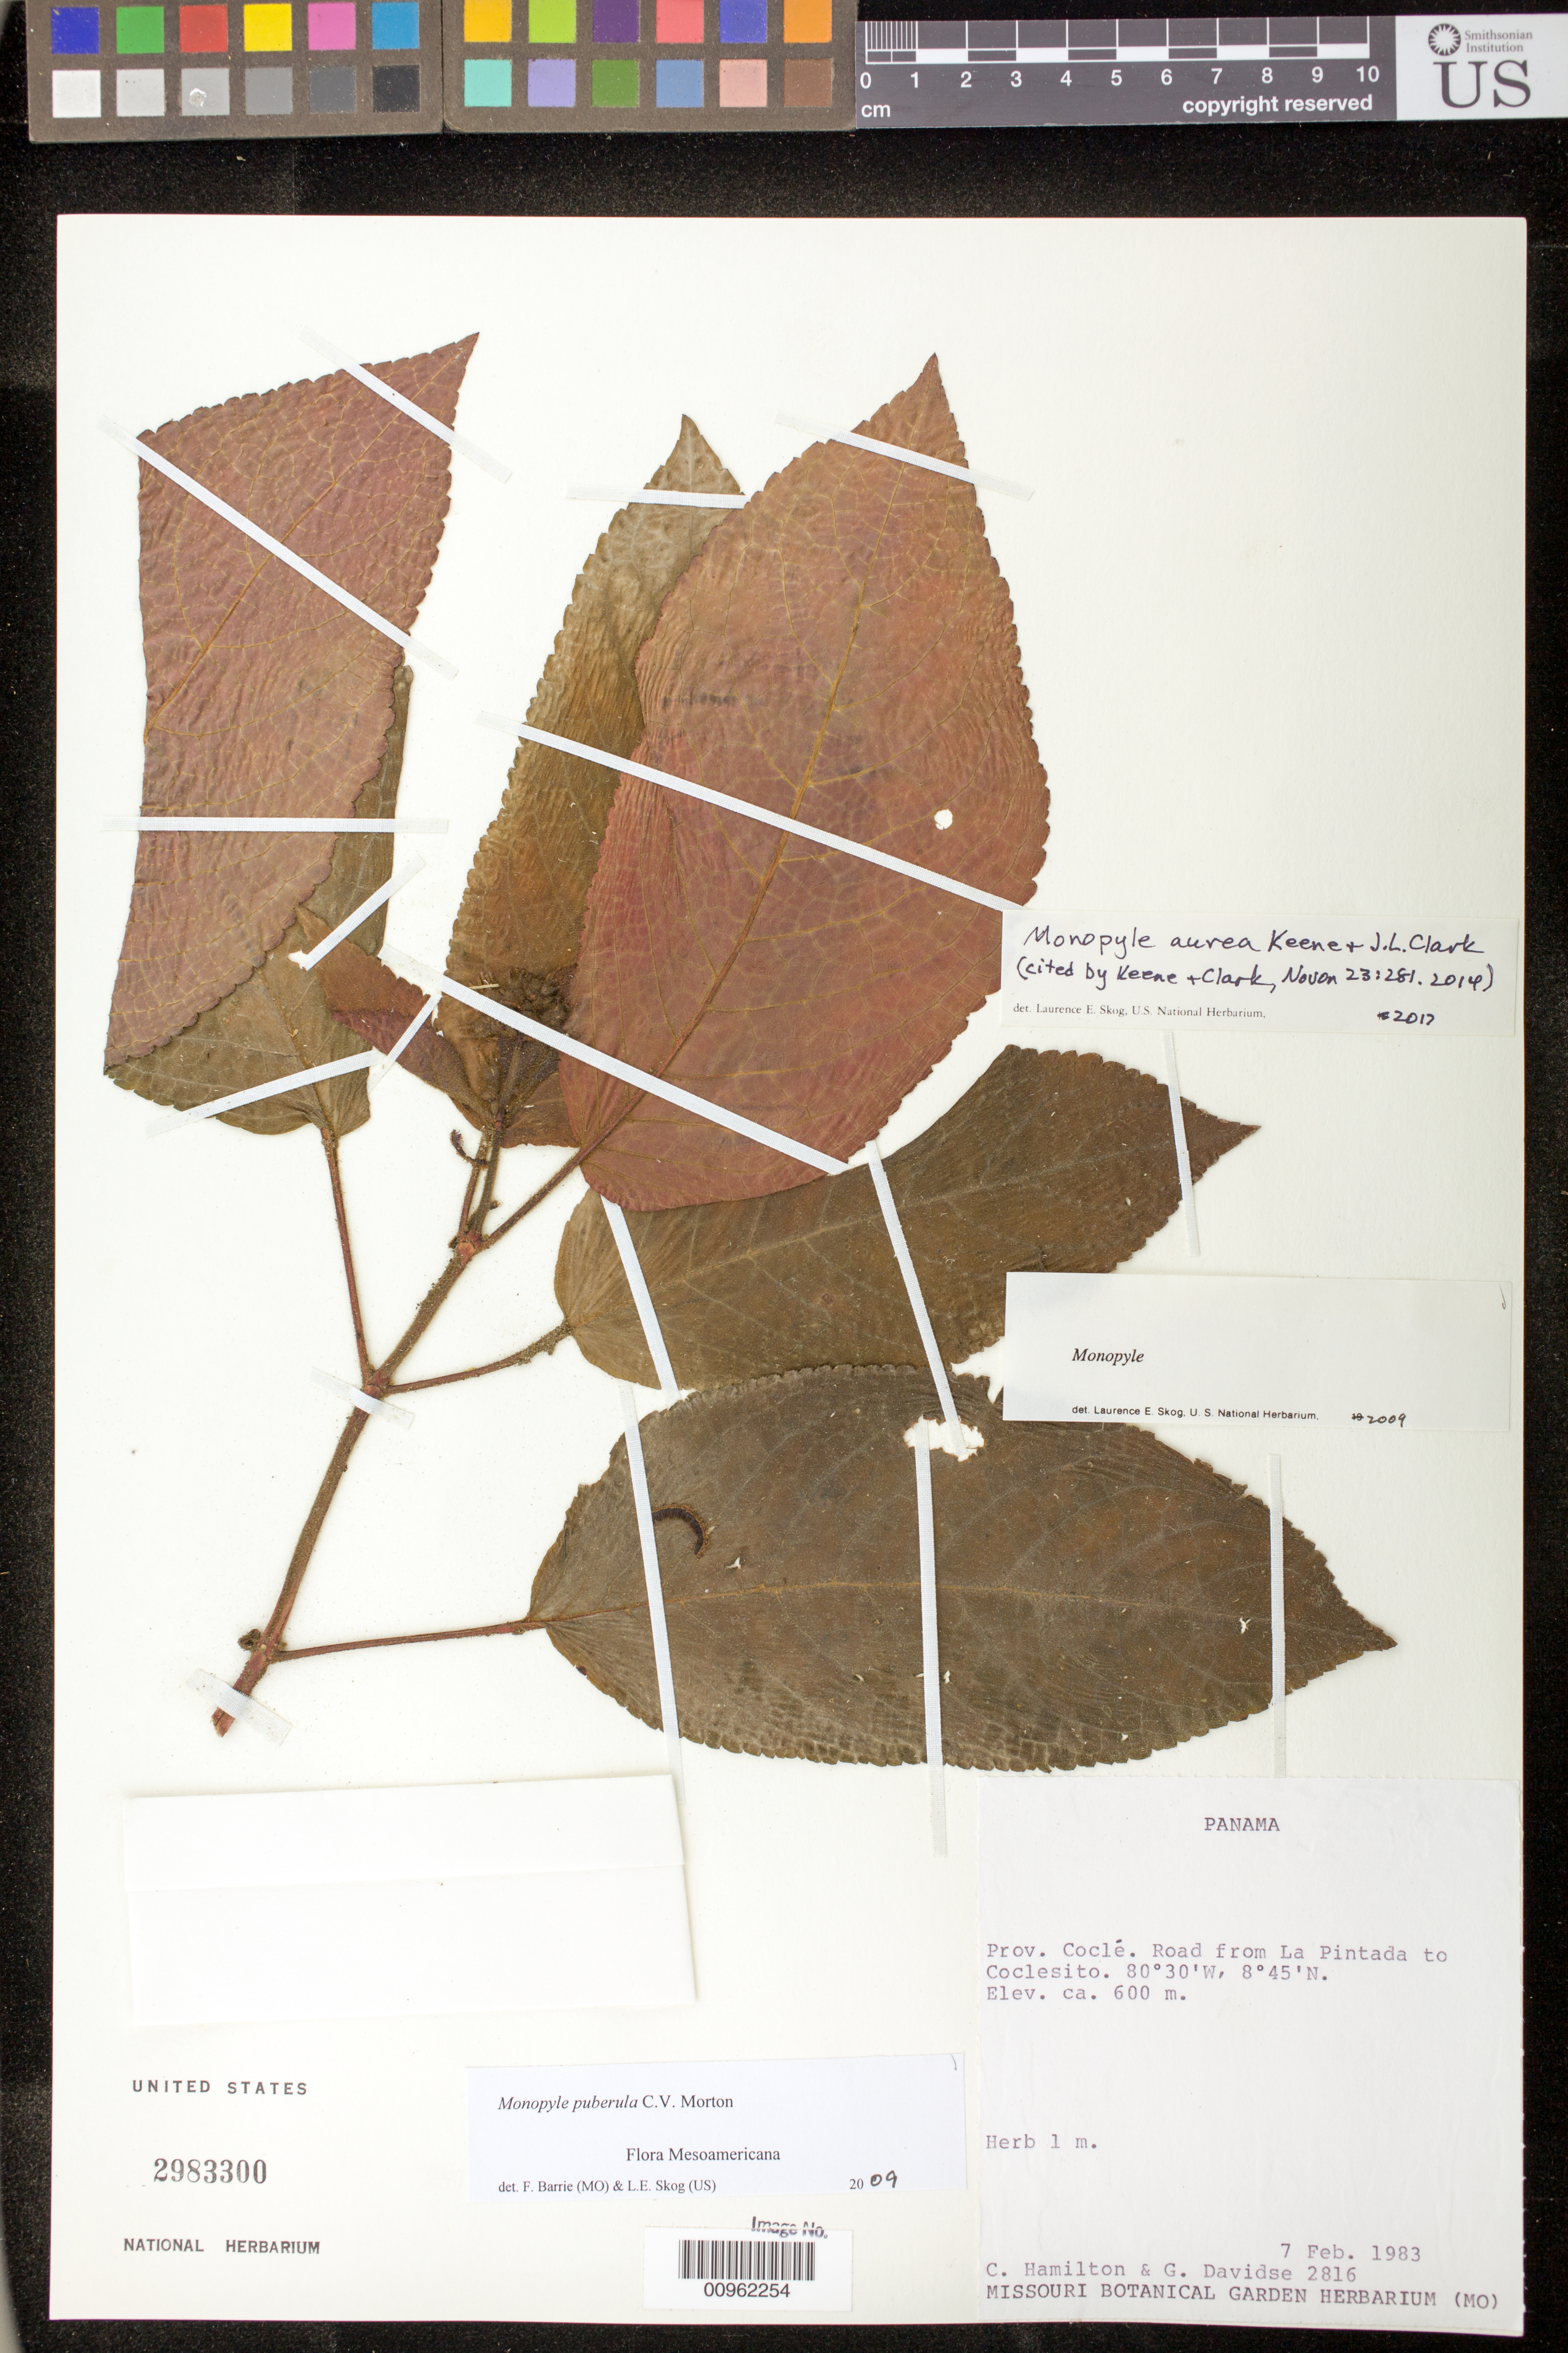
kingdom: Plantae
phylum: Tracheophyta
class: Magnoliopsida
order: Lamiales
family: Gesneriaceae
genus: Monopyle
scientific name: Monopyle aurea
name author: Keene & J.L. Clark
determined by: Skog, Laurence E.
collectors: C. Hamilton & G. Davidse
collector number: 2816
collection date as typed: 07 Feb 1983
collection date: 1983-02-07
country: Panama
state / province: Coclé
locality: Prov. Coclé: Road from La Pintada to Coclesito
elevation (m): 600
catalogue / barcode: US 2983300